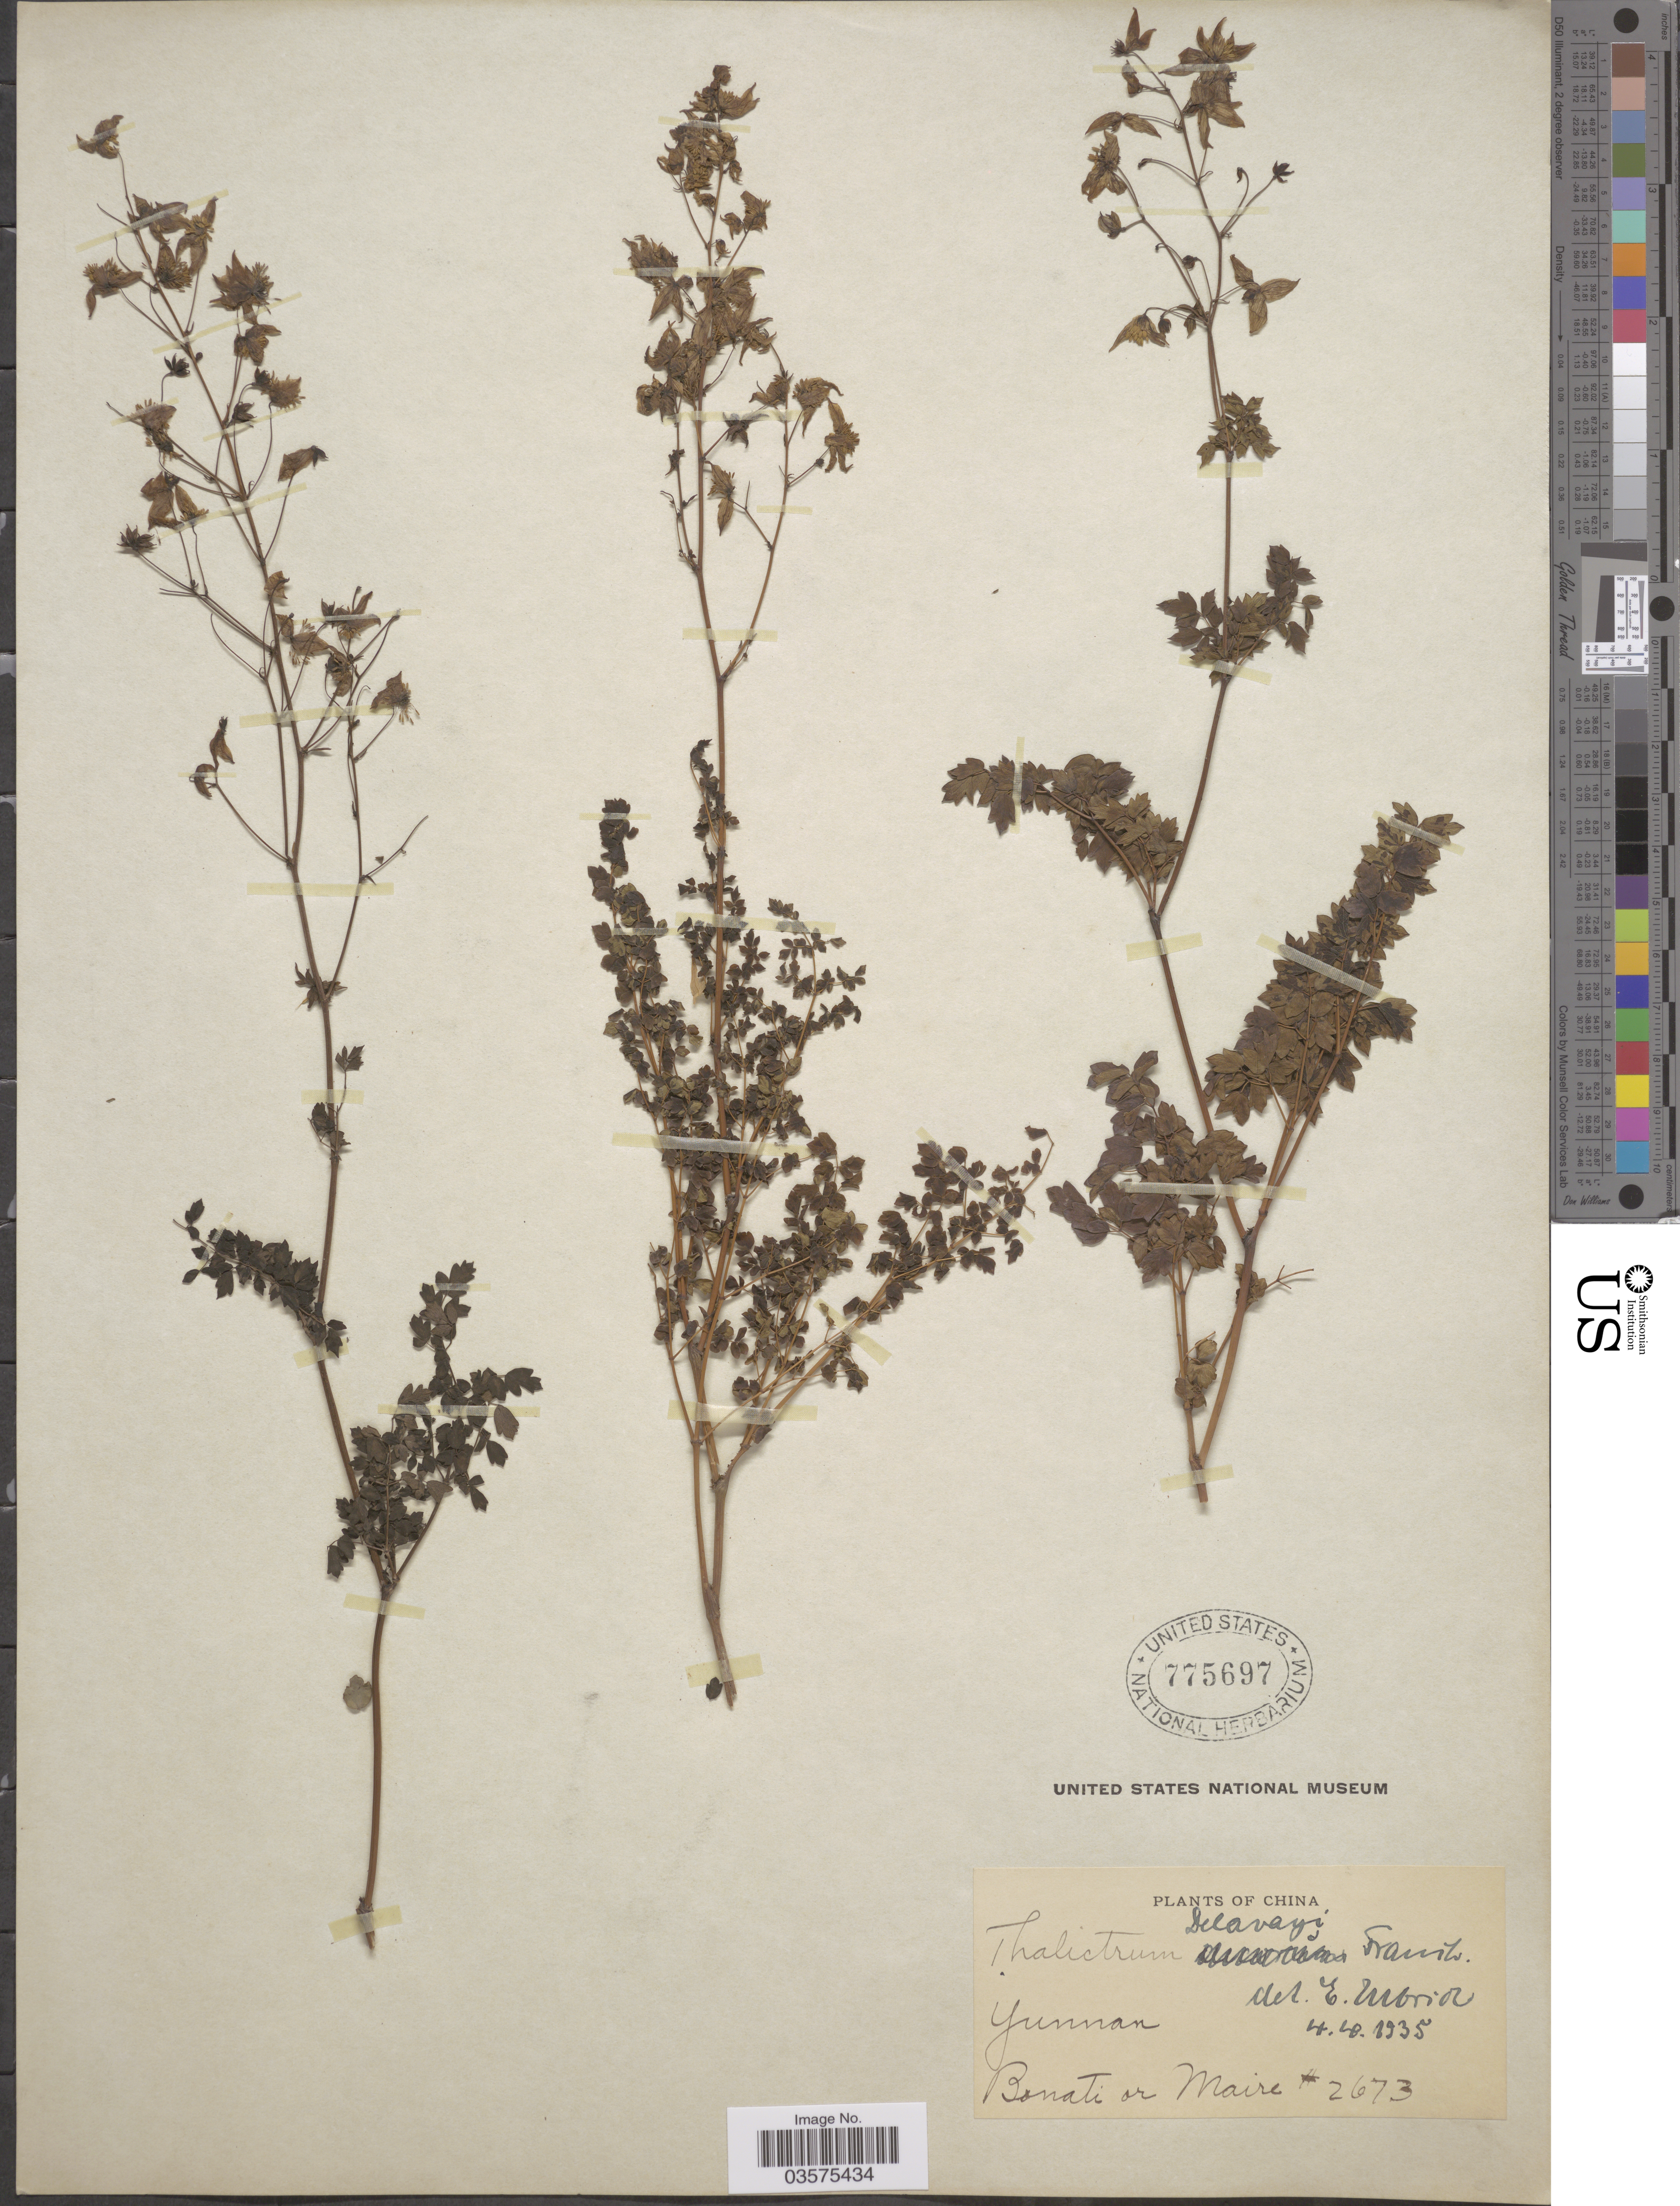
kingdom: Plantae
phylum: Tracheophyta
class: Magnoliopsida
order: Ranunculales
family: Ranunculaceae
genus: Thalictrum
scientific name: Thalictrum delavayi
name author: Franch.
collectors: -. Bonati & Maire, --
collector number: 2673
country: China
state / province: Yunnan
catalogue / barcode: US 775697